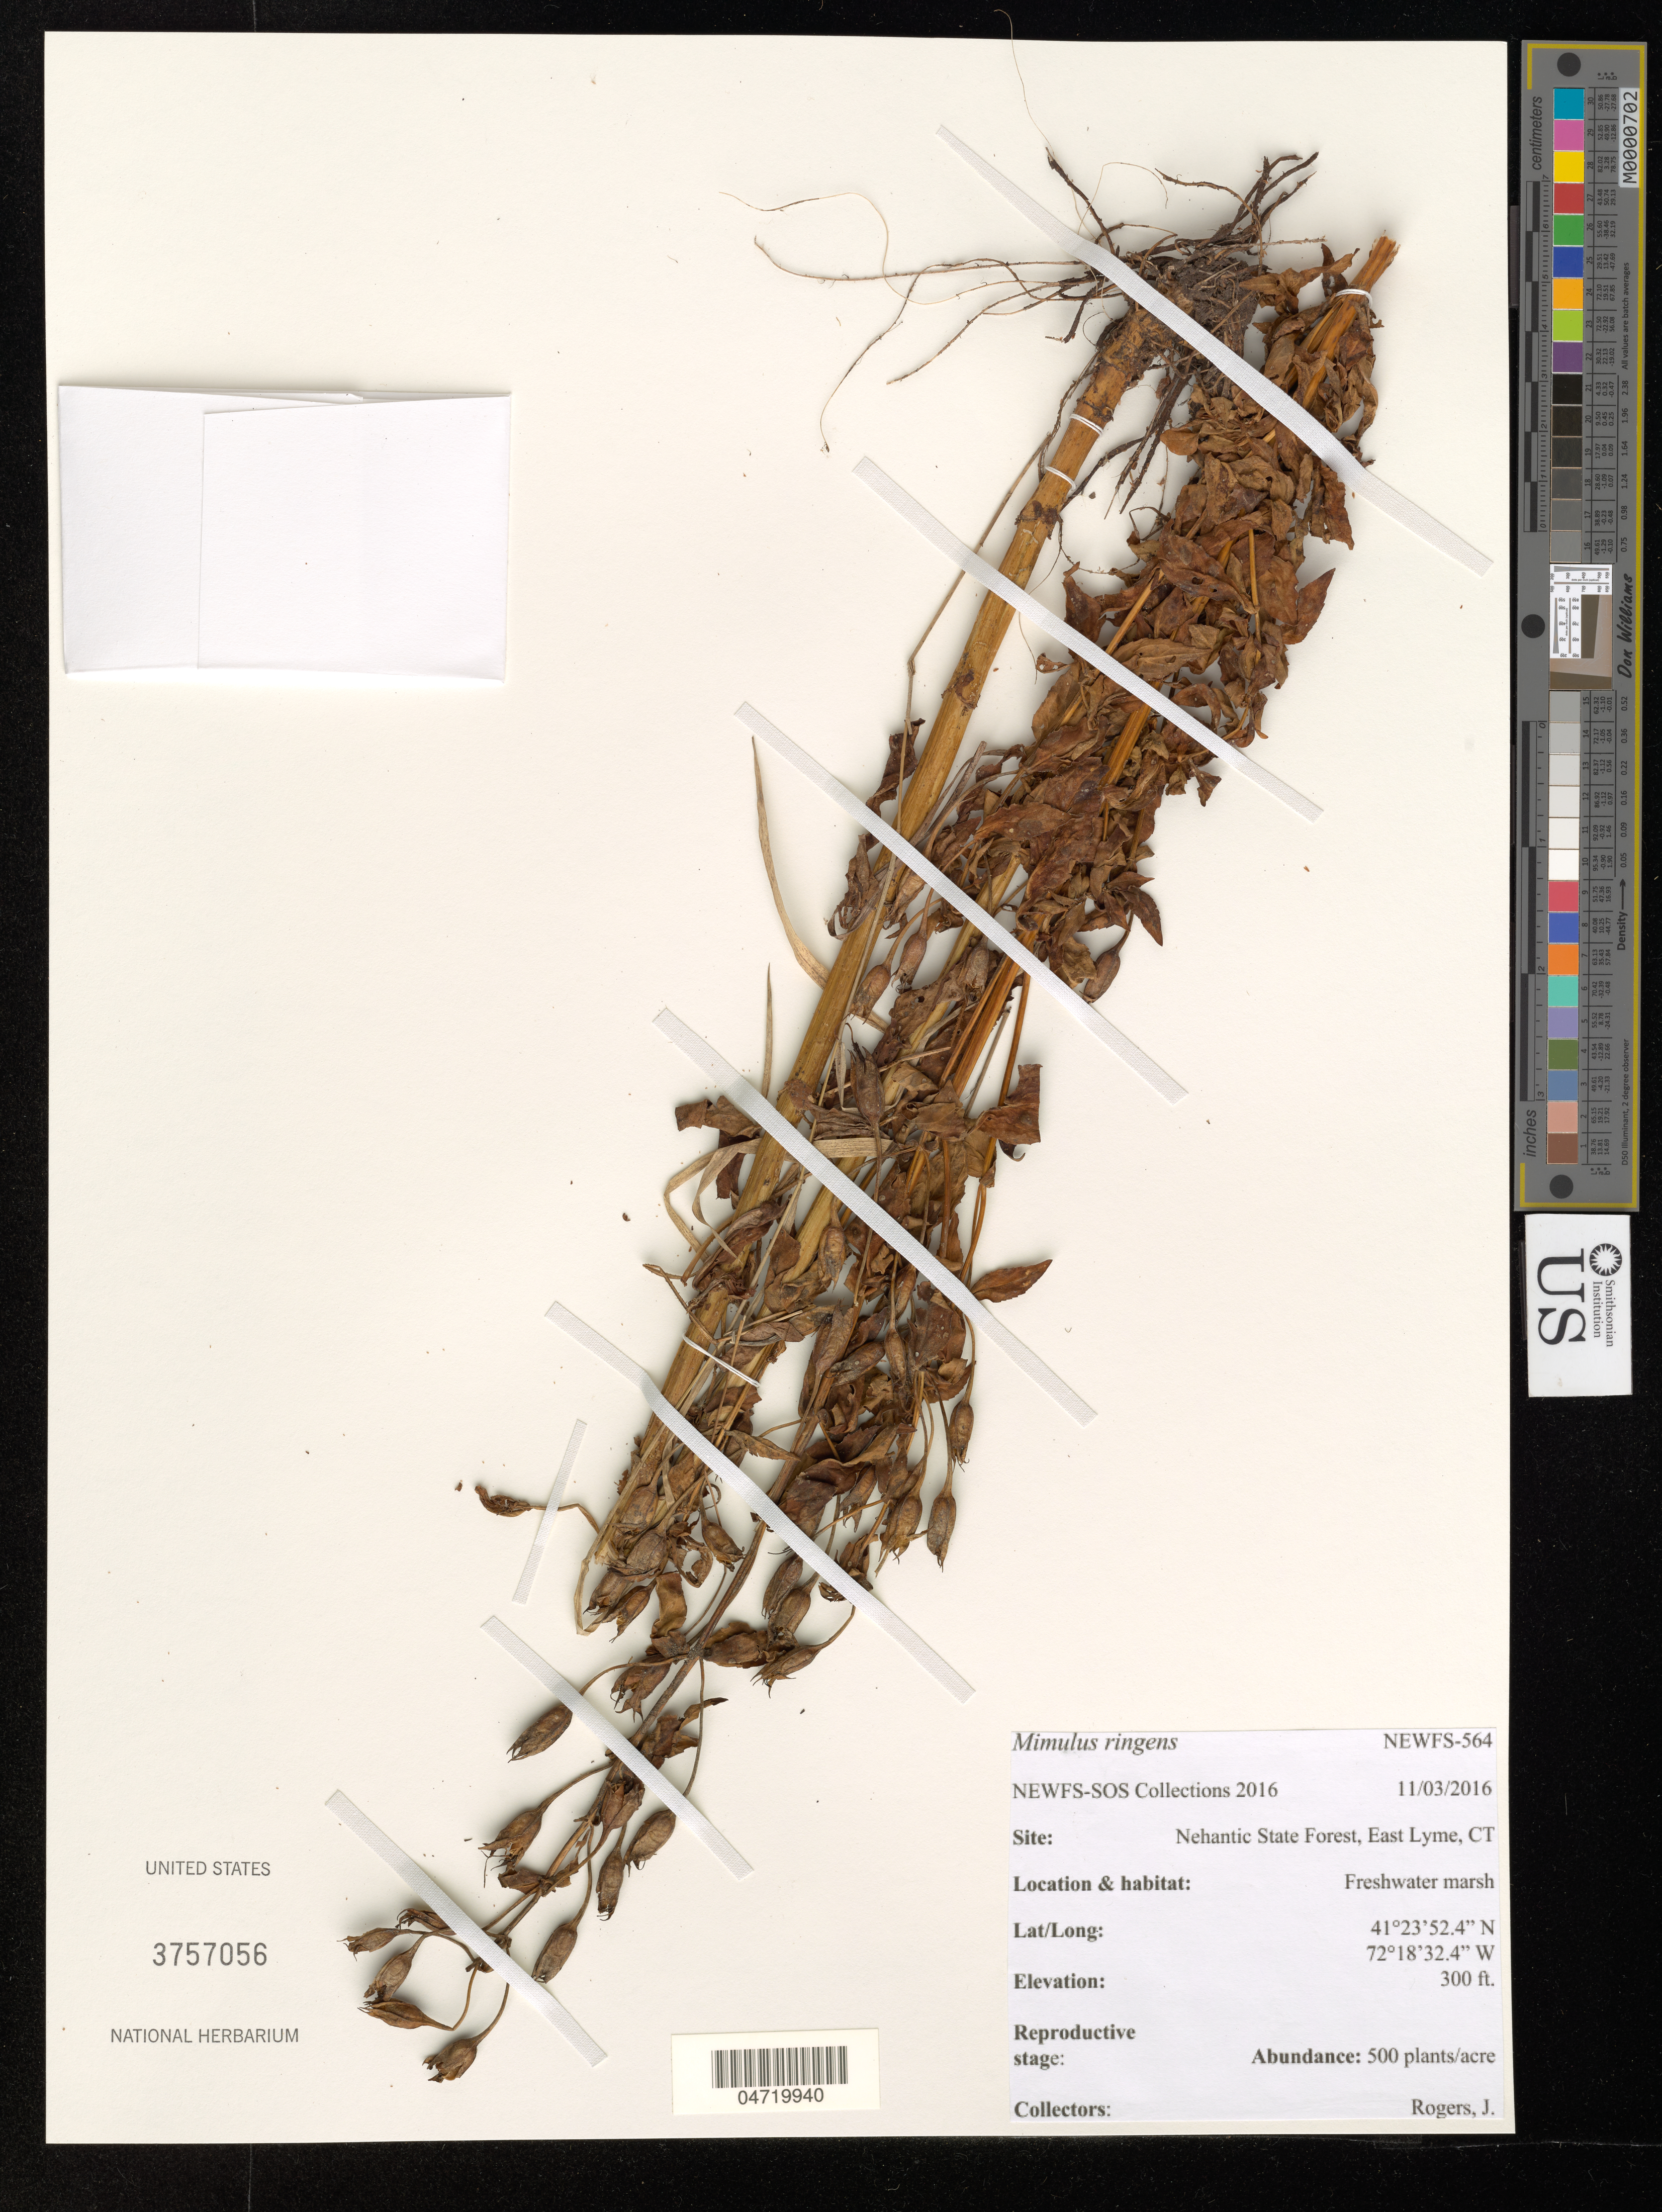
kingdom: Plantae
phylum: Tracheophyta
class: Magnoliopsida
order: Lamiales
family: Phrymaceae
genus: Mimulus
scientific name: Mimulus ringens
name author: L.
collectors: J. Rogers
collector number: NEWFS-564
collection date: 2016-11-03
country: United States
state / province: Connecticut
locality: Nehantic State Forest, East Lyme.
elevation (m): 91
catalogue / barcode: US 3757056